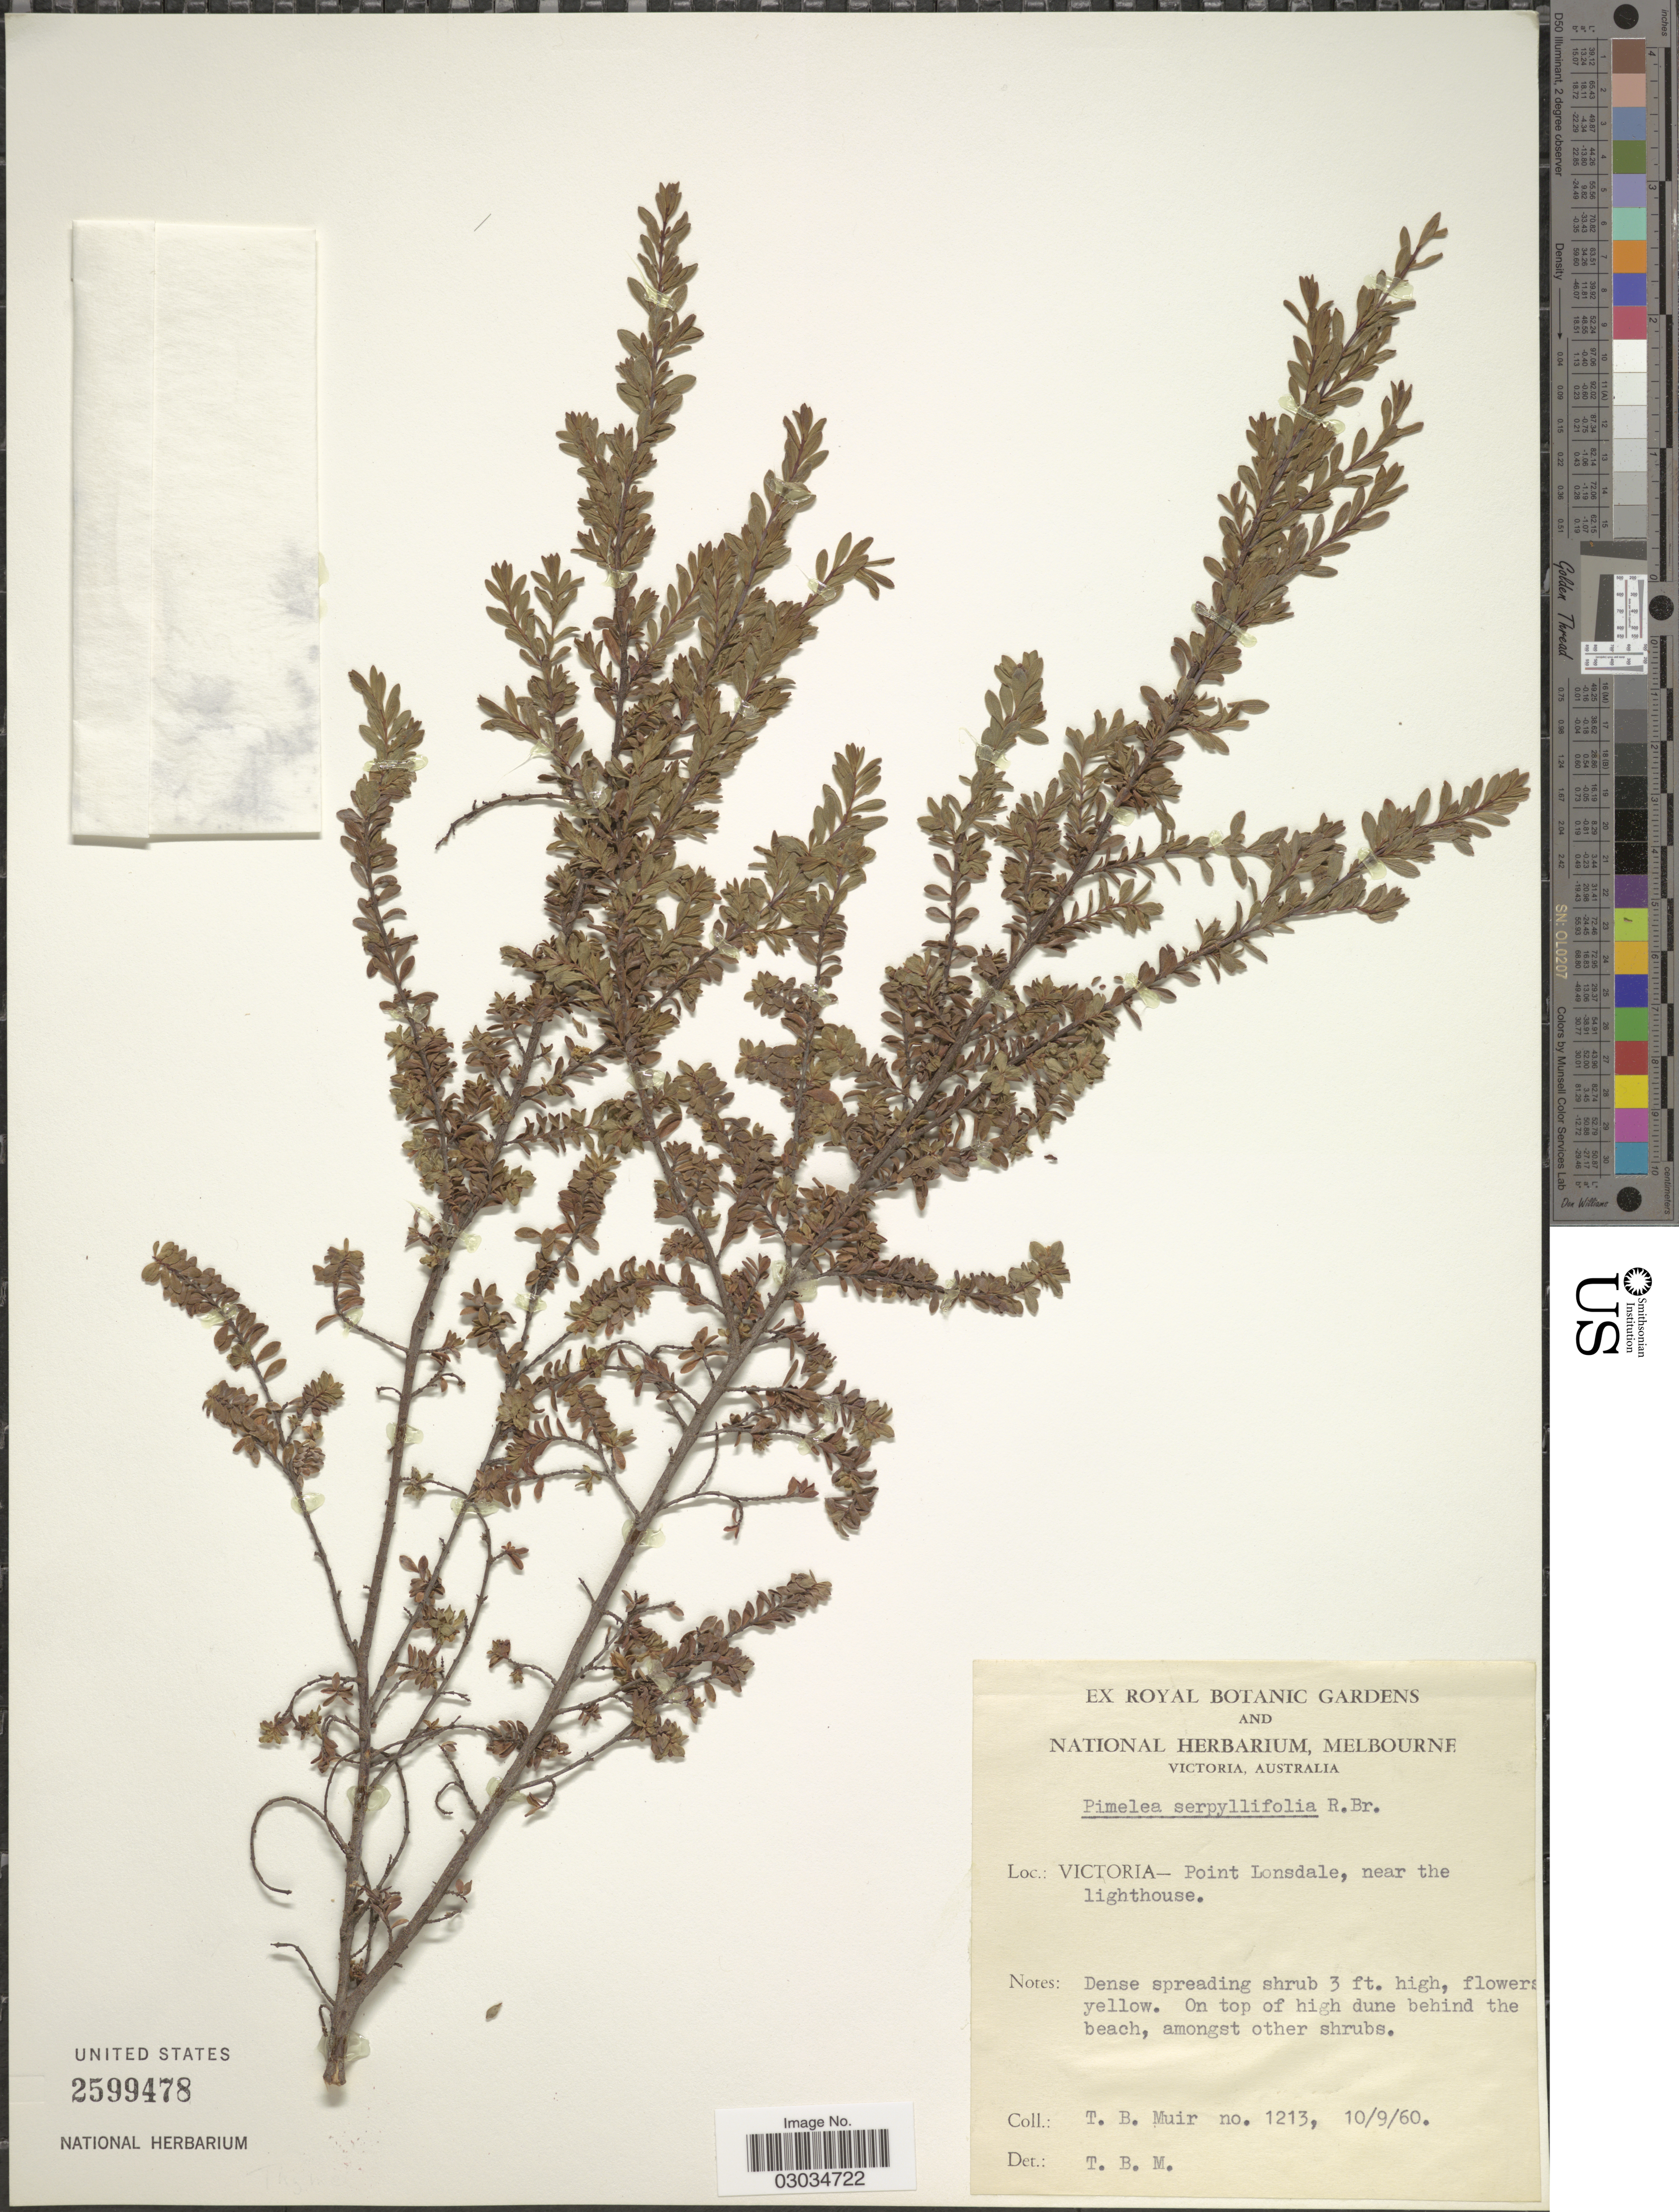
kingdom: Plantae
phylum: Tracheophyta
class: Magnoliopsida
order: Malvales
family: Thymelaeaceae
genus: Pimelea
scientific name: Pimelea serpyllifolia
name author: R. Br.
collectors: T. Muir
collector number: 1213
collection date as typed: Transcribed d/m/y: 10/9/60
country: Australia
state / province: Victoria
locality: Victoria - Point Lonsdale, near the lighthouse.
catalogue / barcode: US 2599478